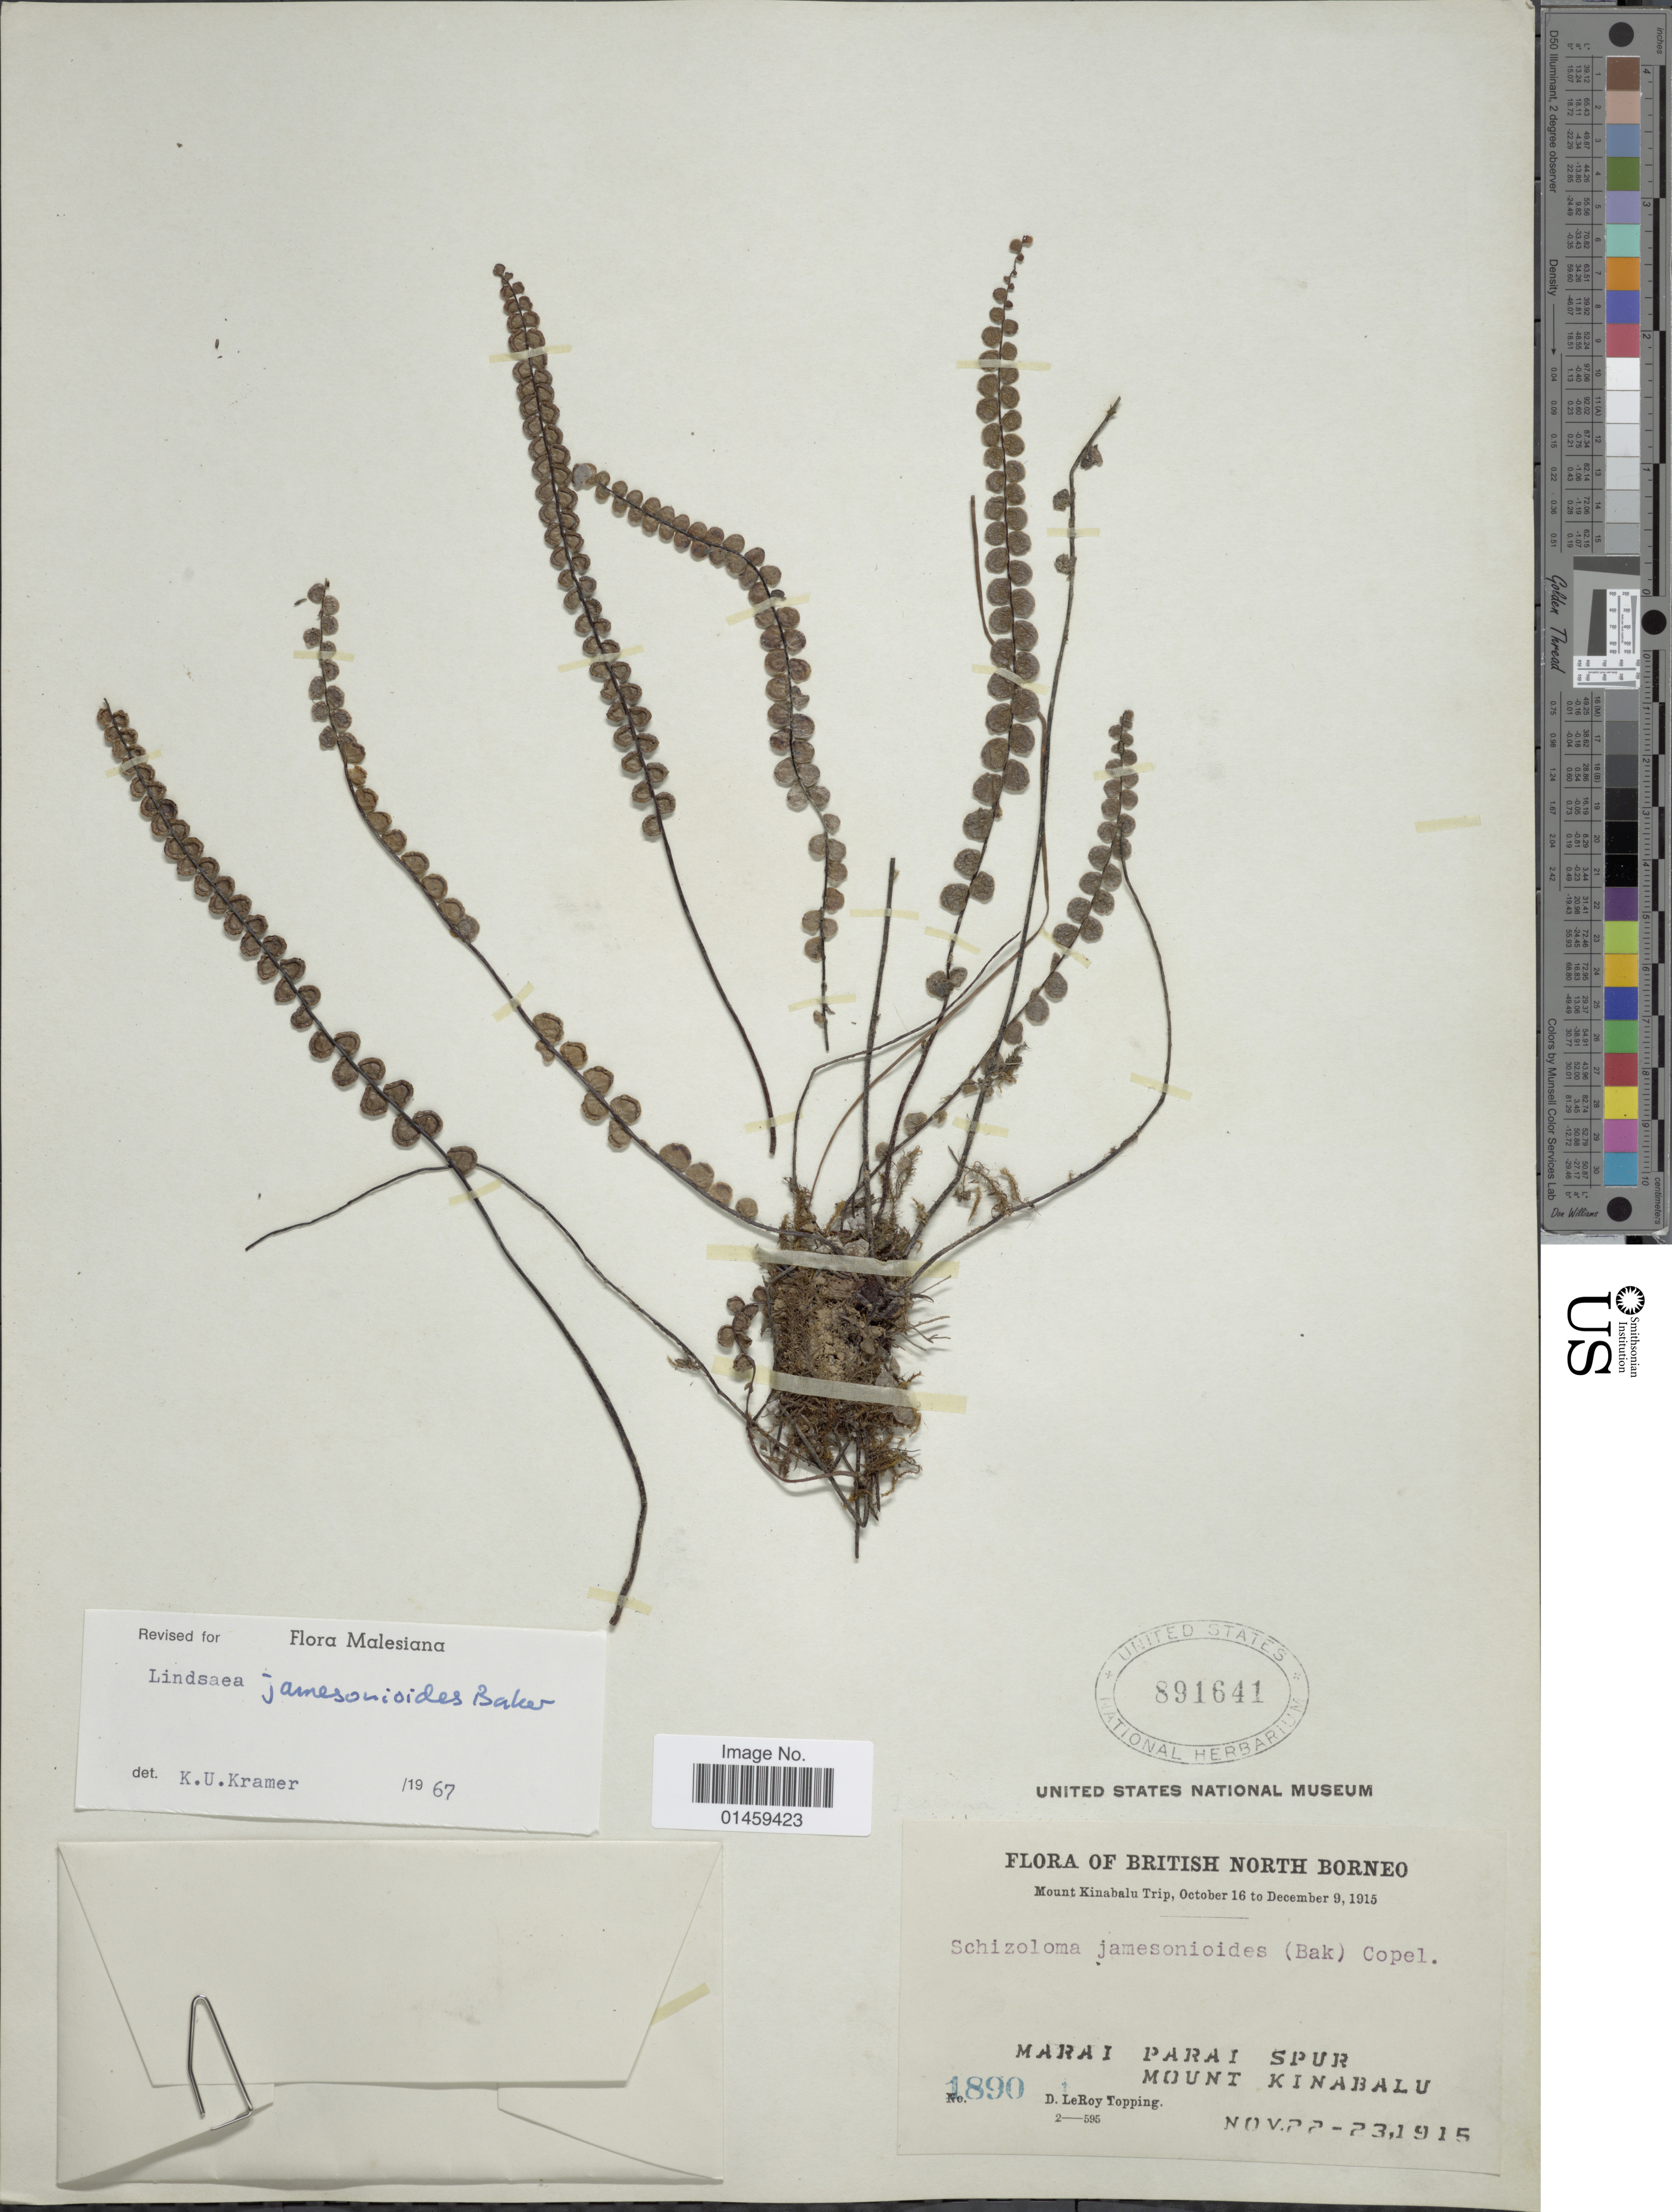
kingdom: Plantae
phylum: Tracheophyta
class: Polypodiopsida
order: Polypodiales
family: Lindsaeaceae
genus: Lindsaea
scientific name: Lindsaea jamesonioides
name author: Baker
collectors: D. L. Topping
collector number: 1890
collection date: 1915-11-22/1915-11-23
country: Malaysia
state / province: Sabah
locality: British North Borneo. Marai Parai Spur. Mount Kinabalu.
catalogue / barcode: US 891641